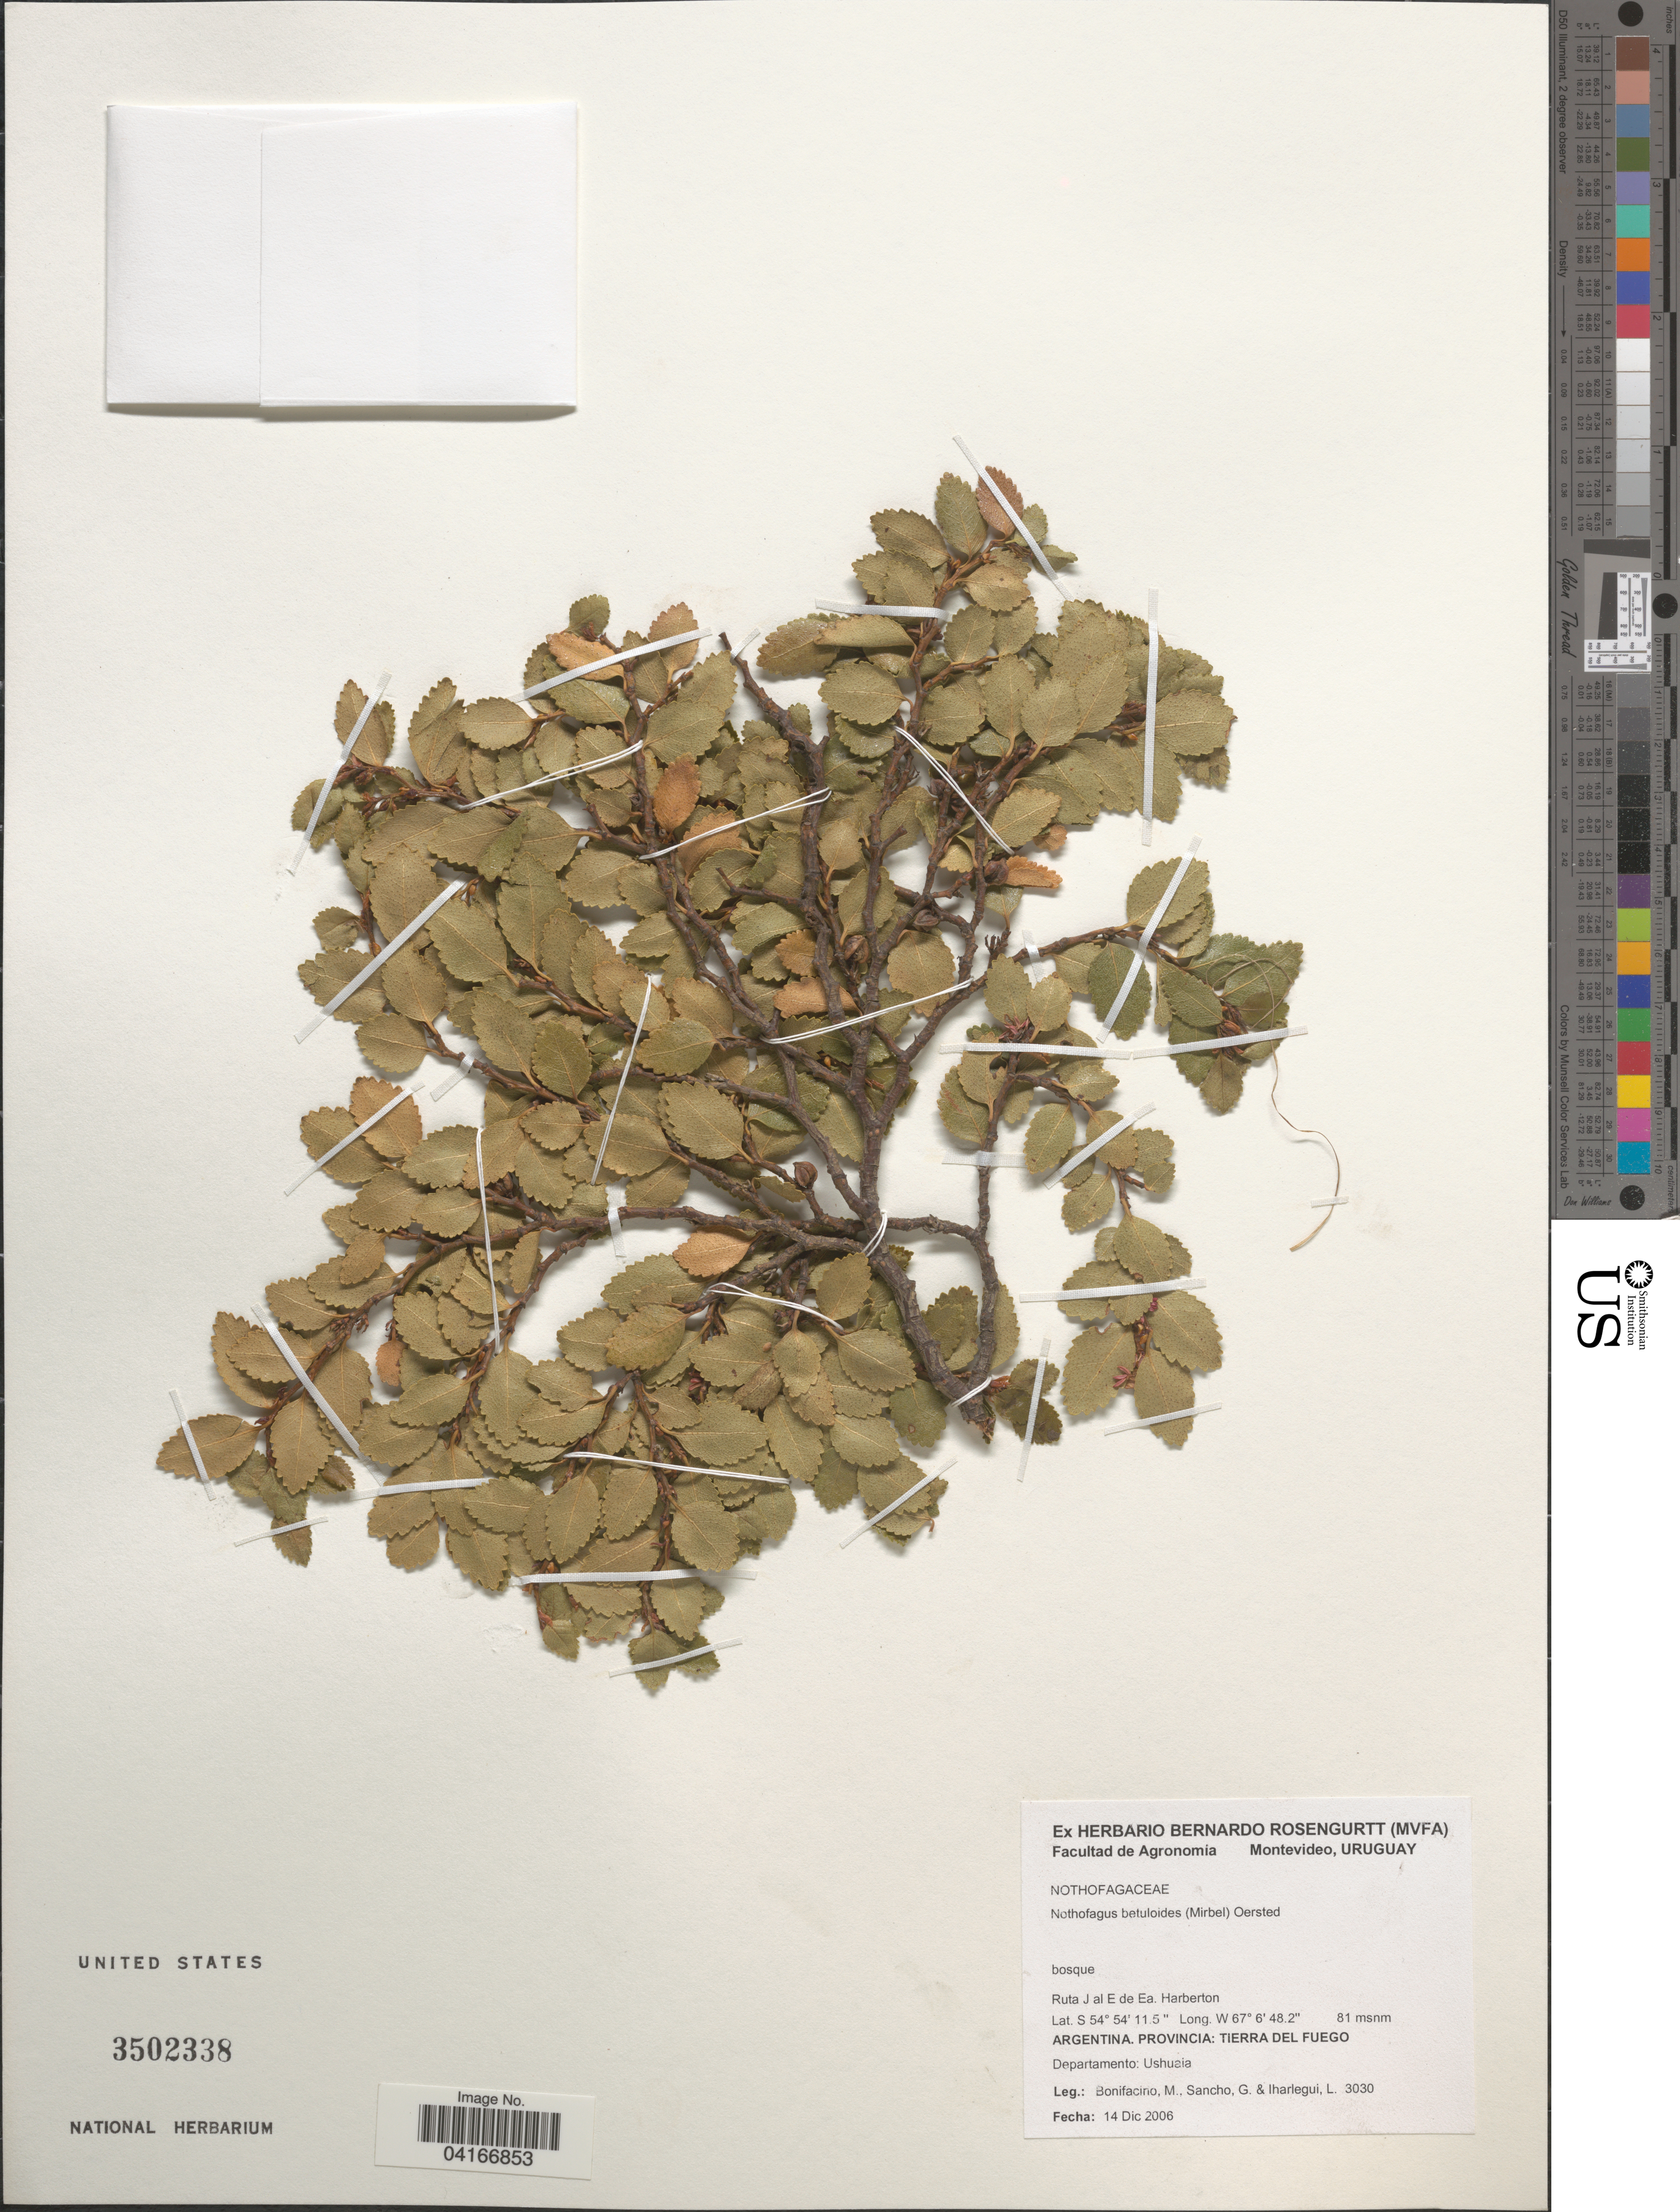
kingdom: Plantae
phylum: Tracheophyta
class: Magnoliopsida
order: Fagales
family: Nothofagaceae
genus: Nothofagus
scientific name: Nothofagus betuloides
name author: (Mirb.) Oerst.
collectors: M. Bonifacino, G. Sancho & L. Iharlegui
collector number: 3030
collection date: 2006-12-14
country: Argentina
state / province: Tierra del Fuego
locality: Ruta J al E de Ea. Harberton. Departamento: Ushuaia.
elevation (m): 81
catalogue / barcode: US 3502338